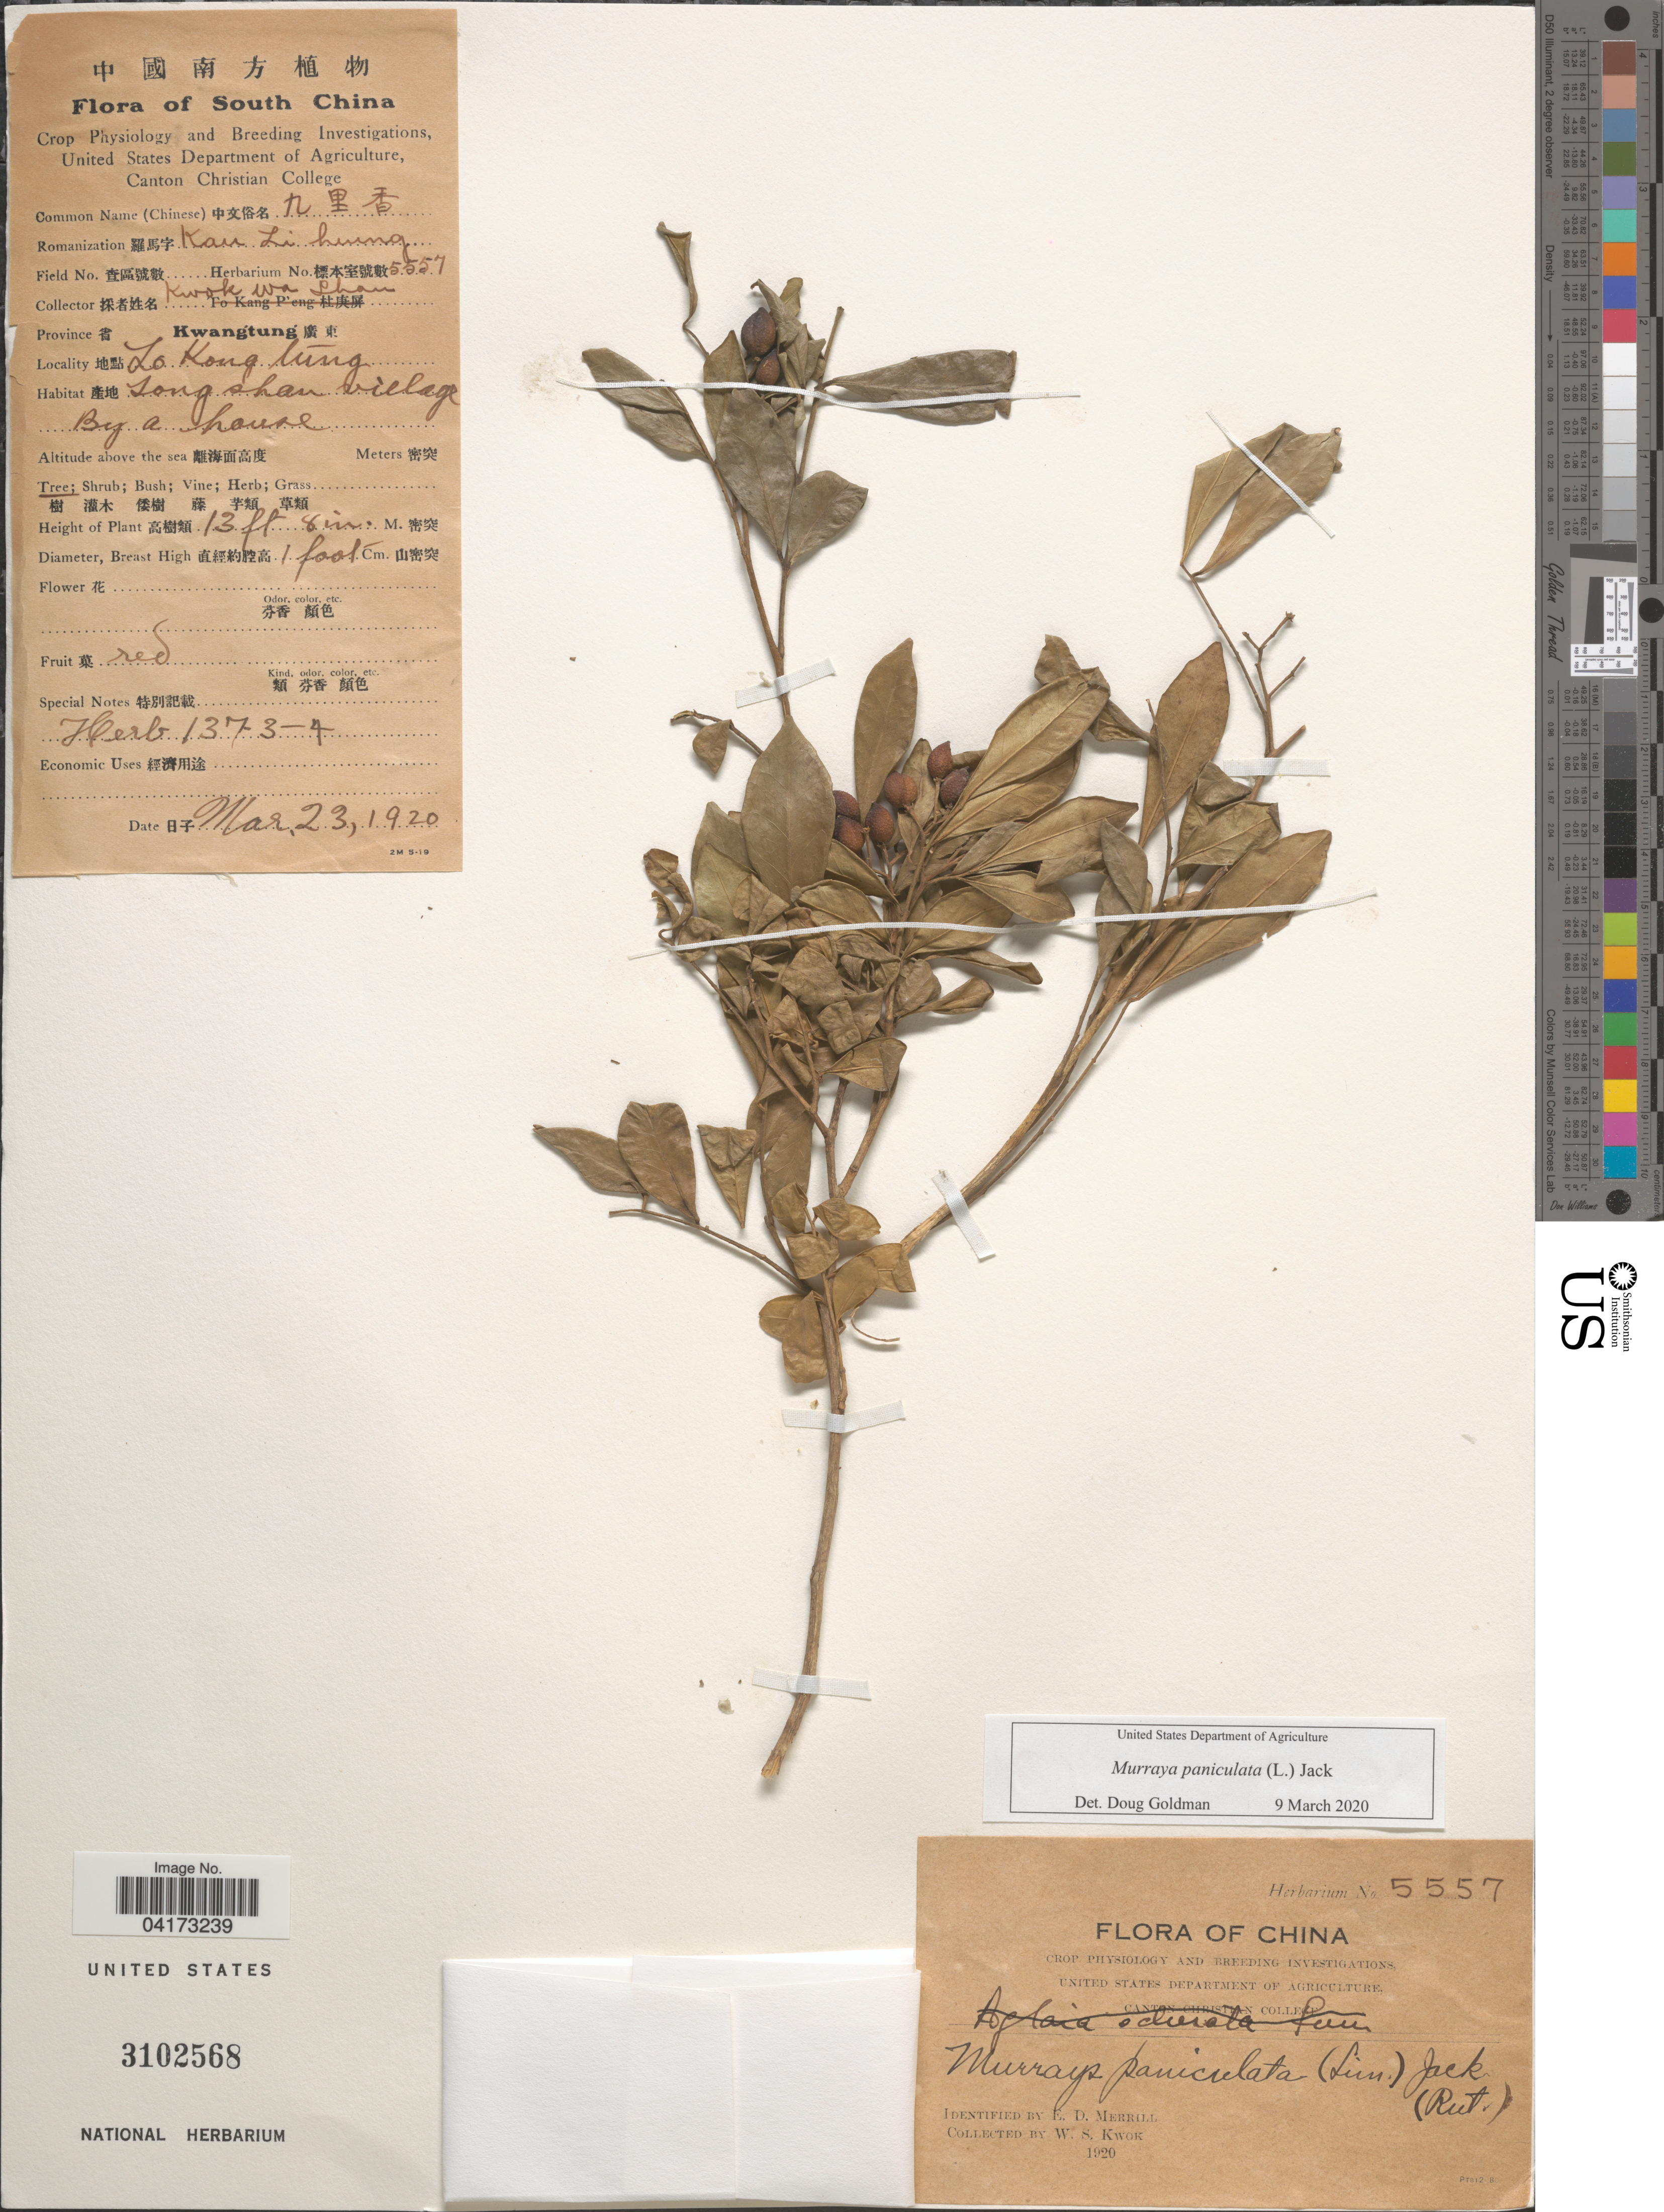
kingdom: Plantae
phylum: Tracheophyta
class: Magnoliopsida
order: Sapindales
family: Rutaceae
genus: Murraya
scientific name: Murraya paniculata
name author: (L.) Jack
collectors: K. Shau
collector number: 5557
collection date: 1920-03-23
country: China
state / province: Guangdong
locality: Province Kwangtung. Lo Kong tung. Long shan village By a house. [interpreted]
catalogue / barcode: US 3102568